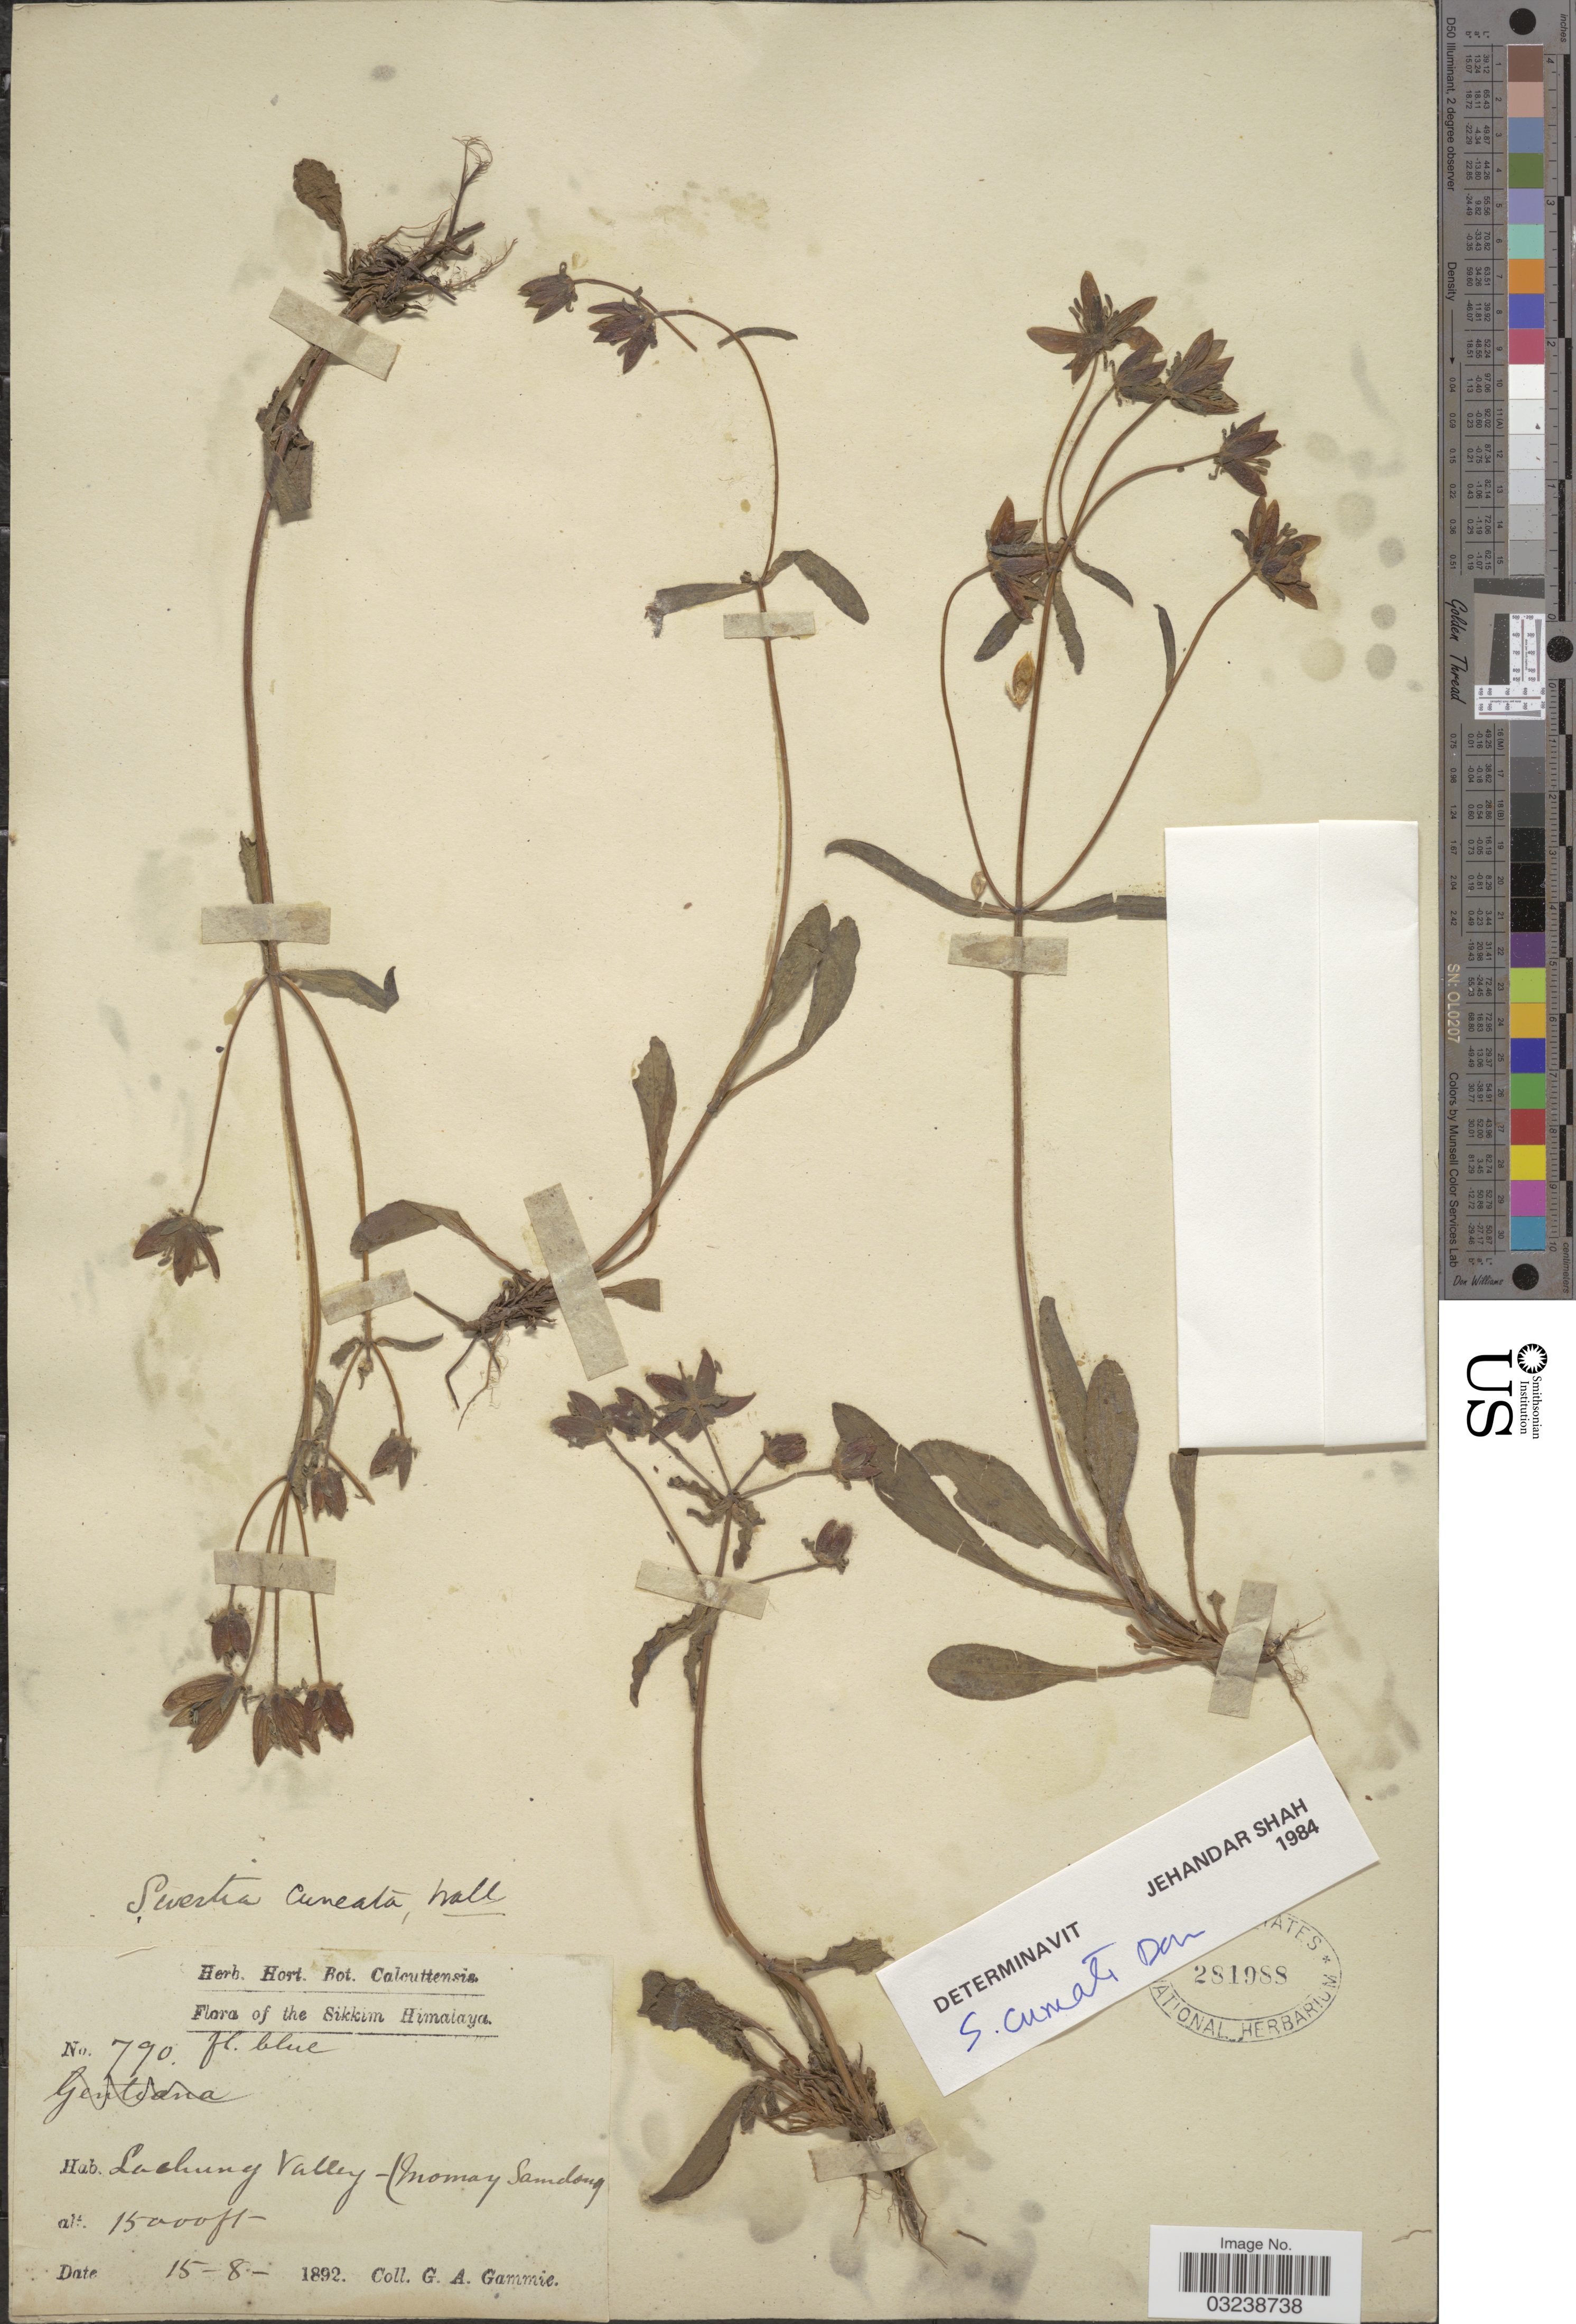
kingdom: Plantae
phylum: Tracheophyta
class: Magnoliopsida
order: Gentianales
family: Gentianaceae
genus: Swertia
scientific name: Swertia cuneata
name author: Wall. ex D. Don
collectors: G. Gammie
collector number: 790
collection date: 1892-08-15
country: India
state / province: Sikkim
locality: Sikkim Himalaya. Lachung Valley (Momay Samdong).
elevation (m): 4572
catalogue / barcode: US 281988